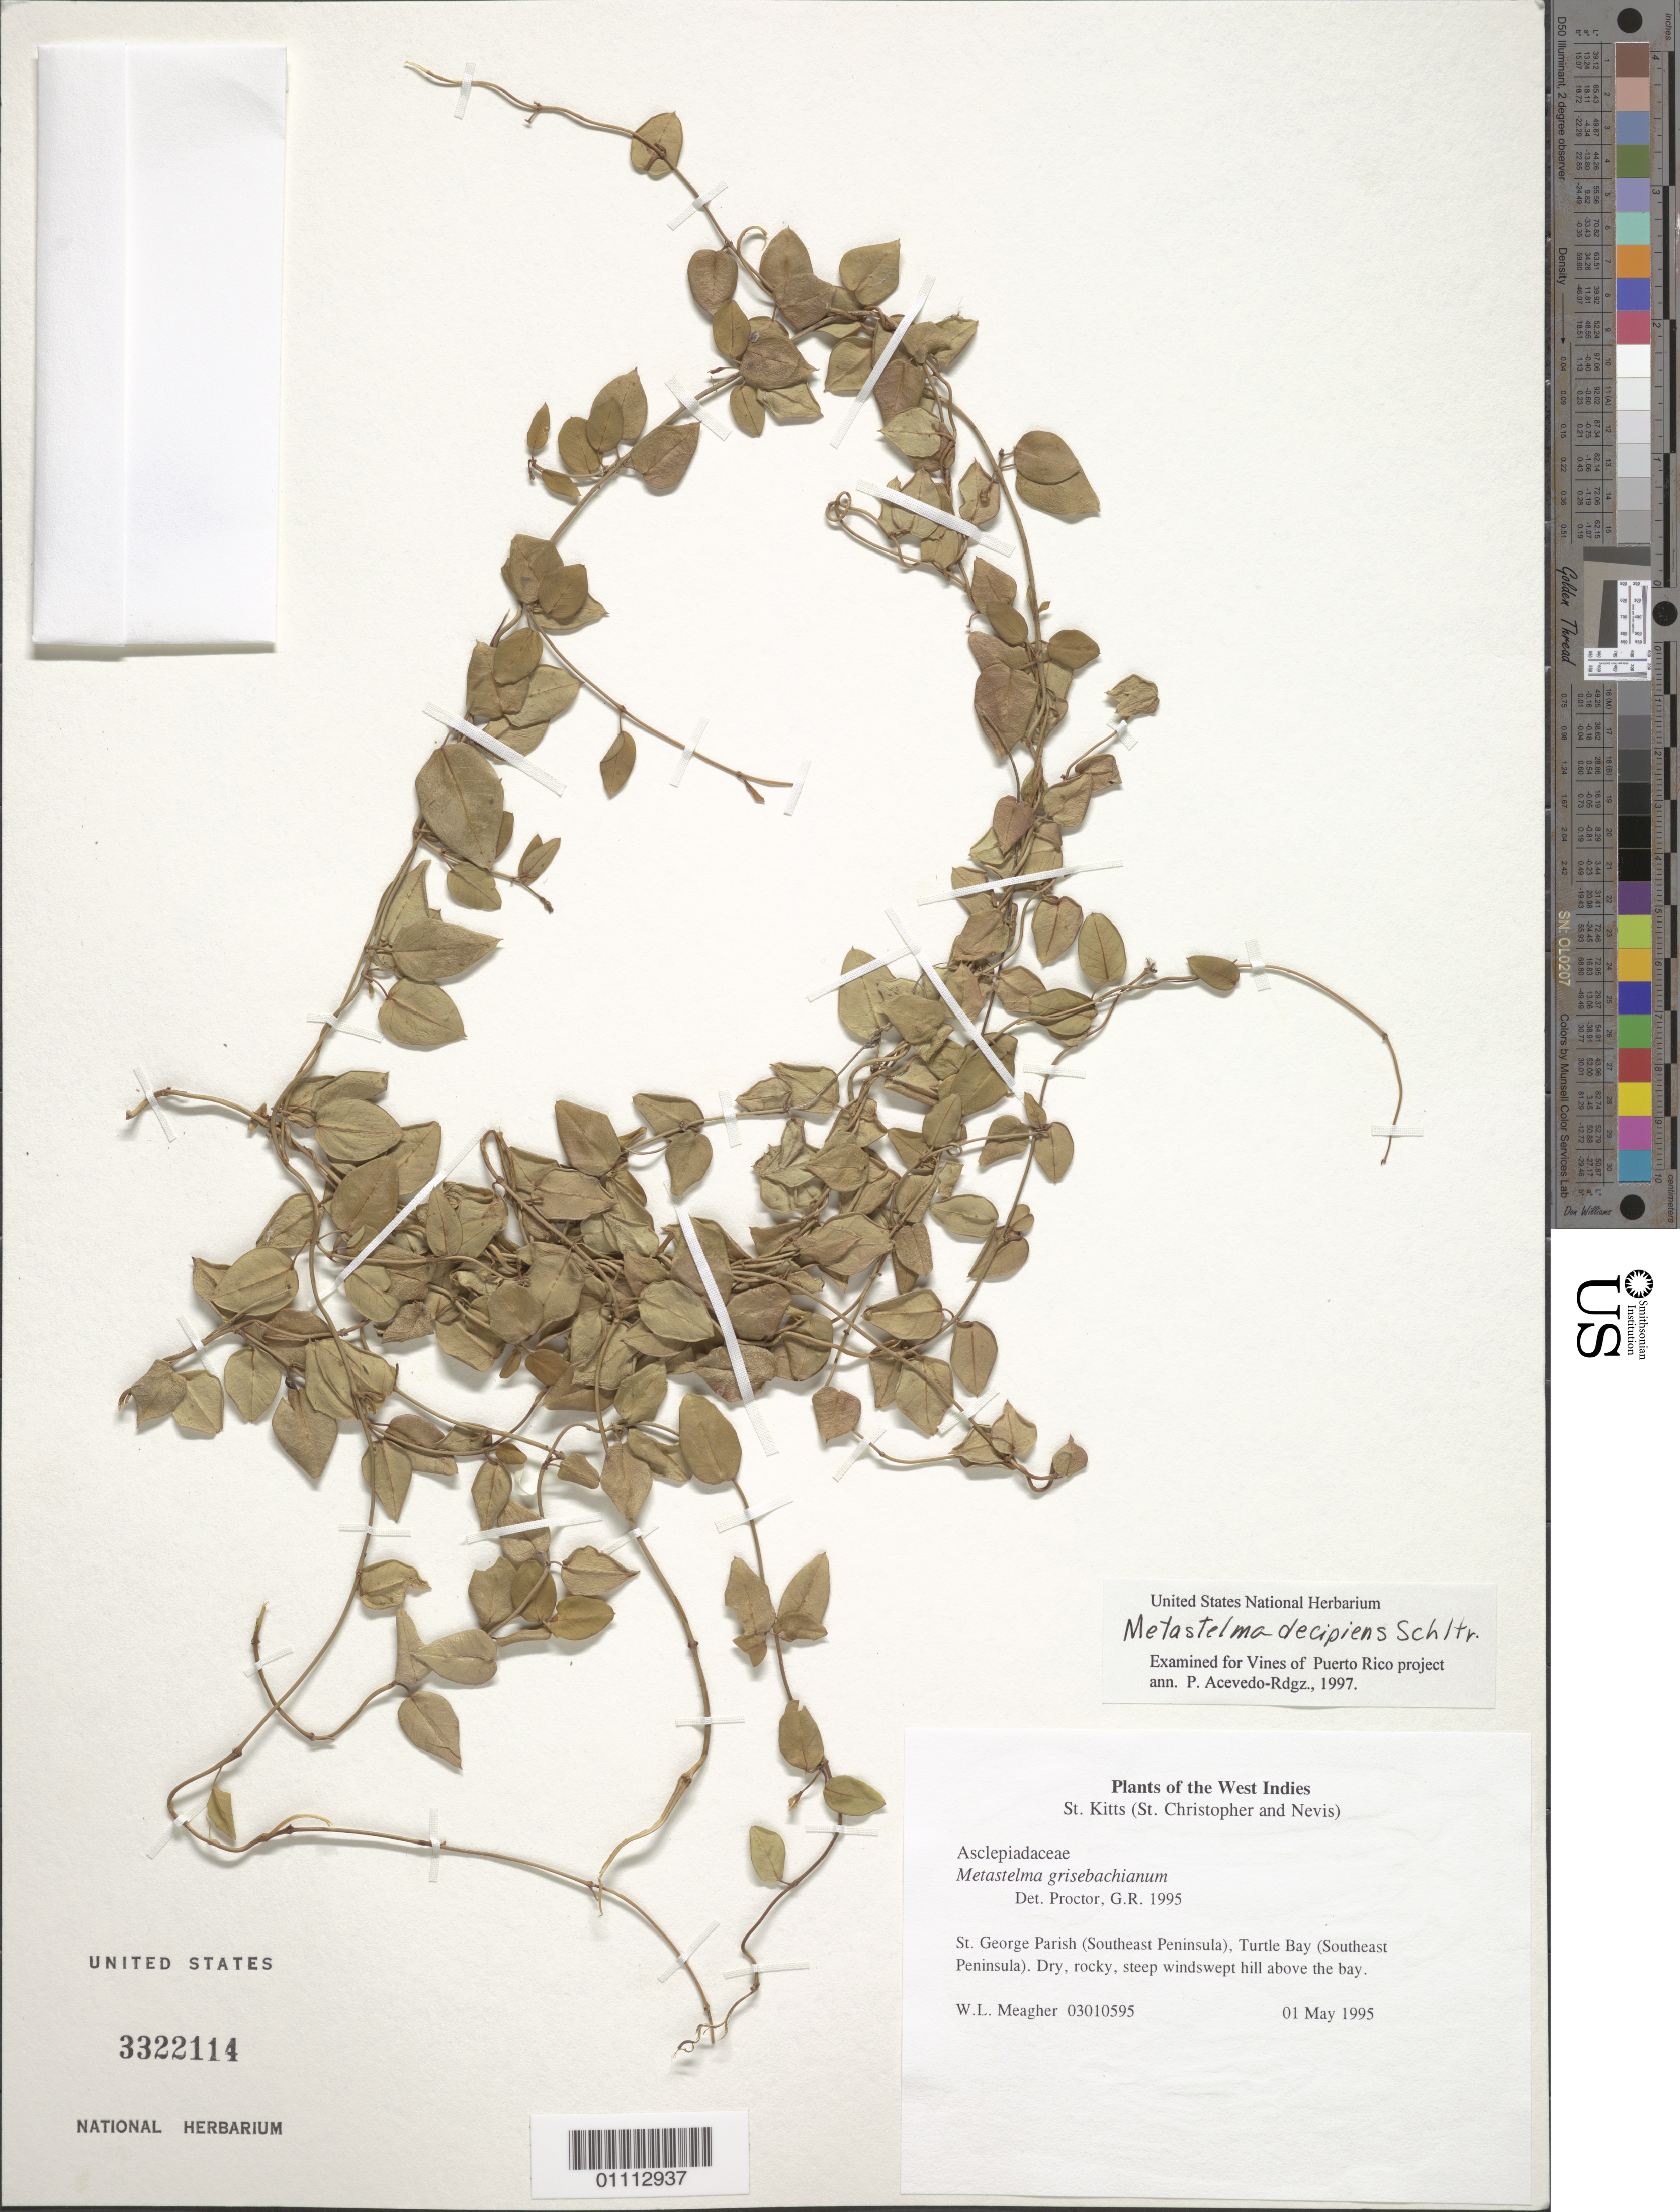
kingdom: Plantae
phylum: Tracheophyta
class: Magnoliopsida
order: Gentianales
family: Apocynaceae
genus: Metastelma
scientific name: Metastelma decipiens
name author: Schltr.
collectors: W. Meagher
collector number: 3010595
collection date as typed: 01 May 1995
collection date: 1995-05-01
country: St. Christopher-Nevis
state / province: St. George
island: St. Christopher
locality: SE peninsula, Turtle Bay (SE Peninsula). Dry, rocky, steep windswept hill above the bay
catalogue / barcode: US 3322114